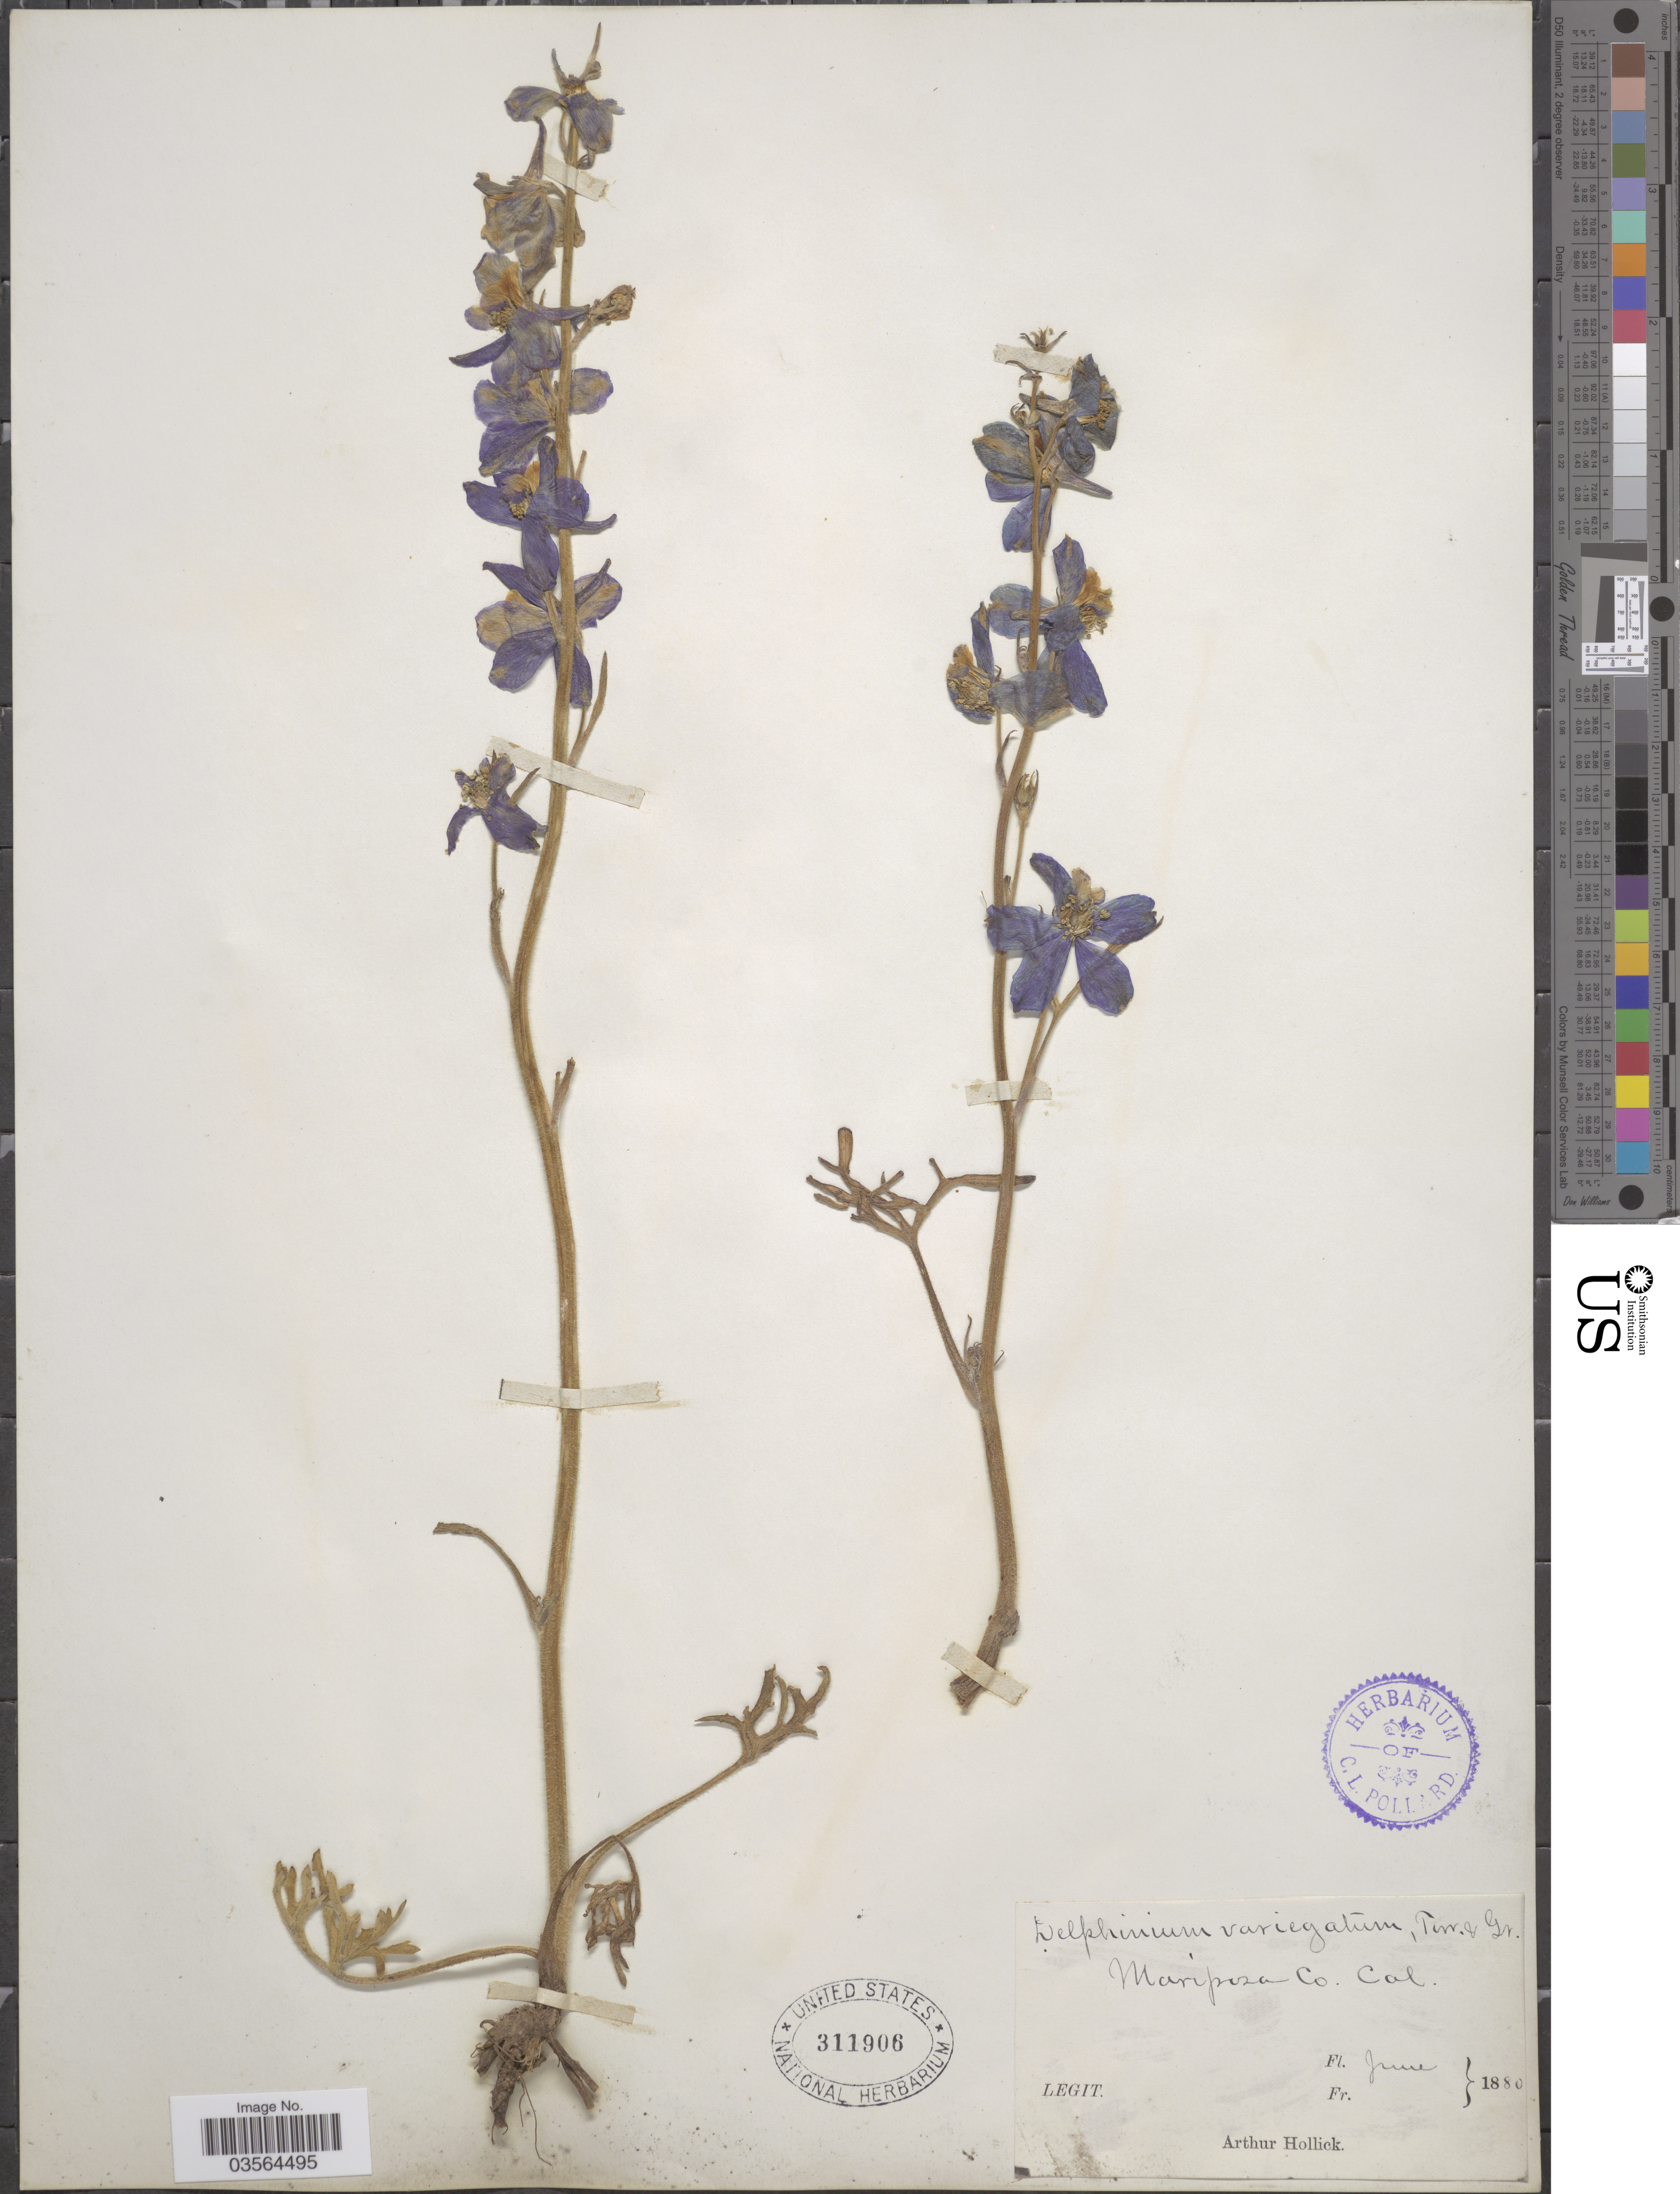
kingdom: Plantae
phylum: Tracheophyta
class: Magnoliopsida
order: Ranunculales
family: Ranunculaceae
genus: Delphinium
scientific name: Delphinium variegatum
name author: Torr. & A. Gray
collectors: A. Hollick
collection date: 1880-06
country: United States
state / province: California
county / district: Mariposa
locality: Mariposa Co.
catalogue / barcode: US 311906